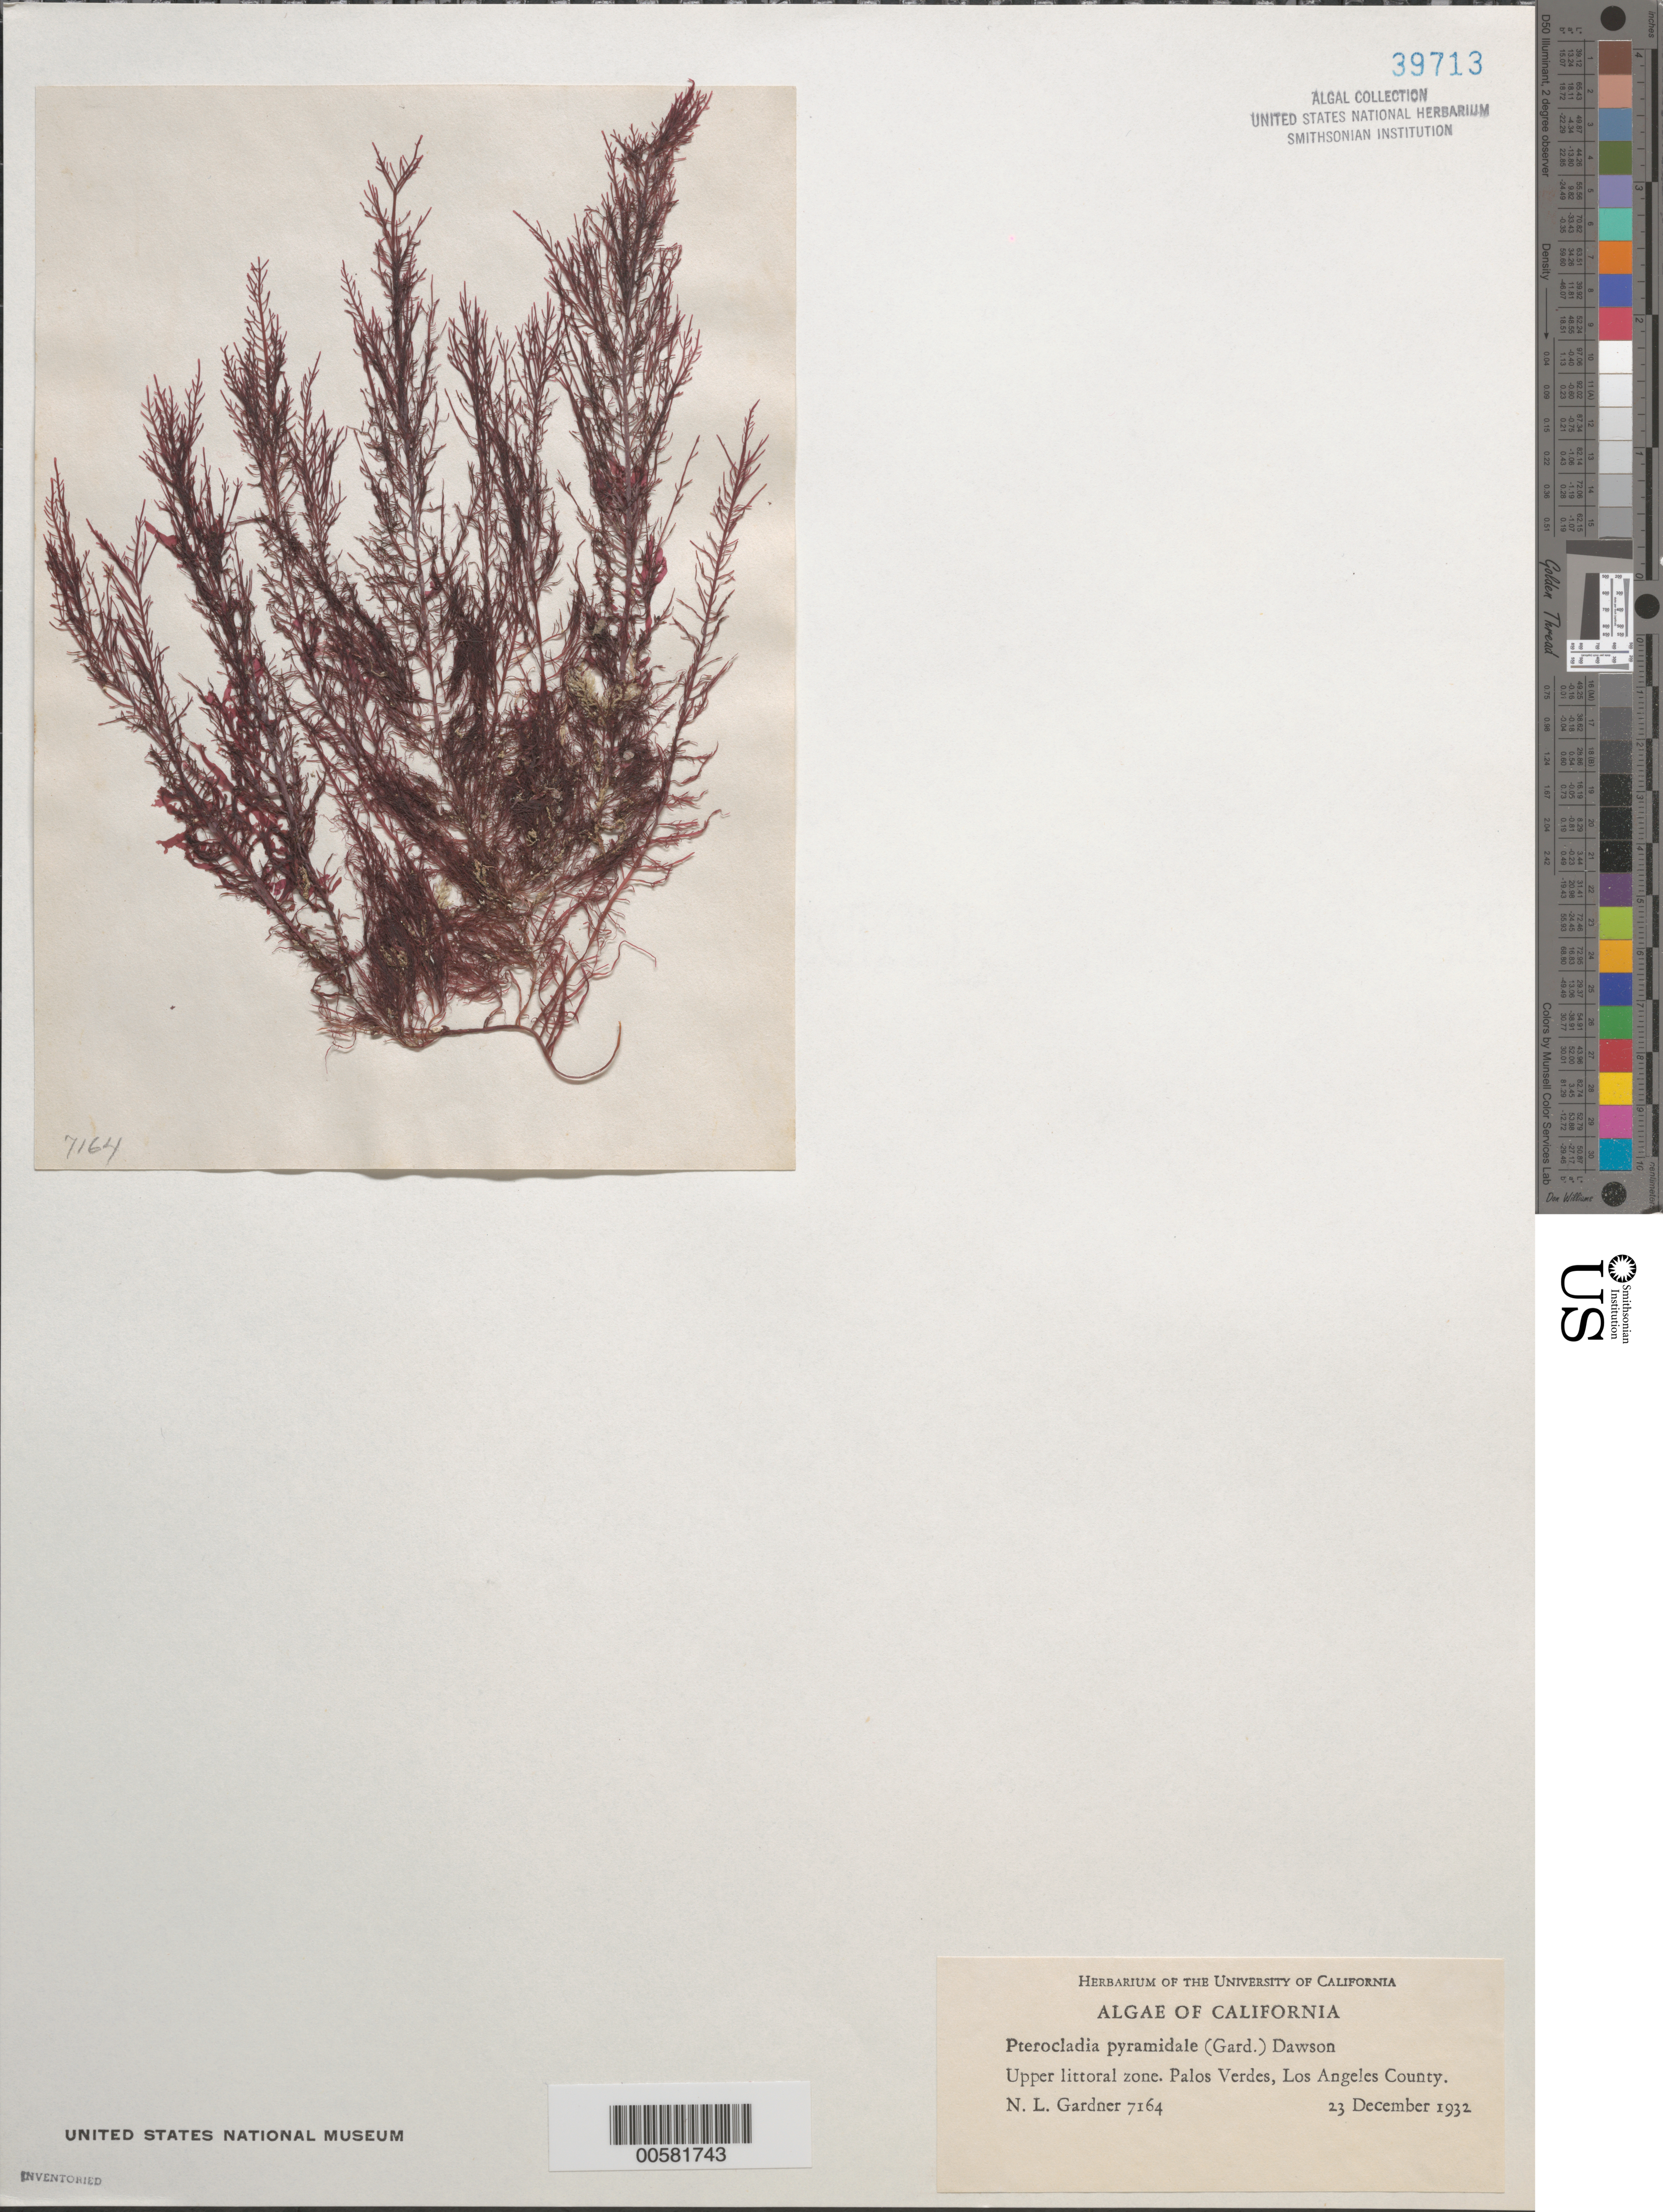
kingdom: Plantae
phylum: Rhodophyta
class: Florideophyceae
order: Gelidiales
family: Pterocladiaceae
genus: Pterocladiella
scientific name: Pterocladiella capillacea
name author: (S.G. Gmel.) Santelices & Hommers.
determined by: Algae name updating Project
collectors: N. Gardner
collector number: NLG 7164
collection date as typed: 23 Dec 1932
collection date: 1932-12-23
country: United States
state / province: California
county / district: Los Angeles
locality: Palos Verdes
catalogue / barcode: US 39713